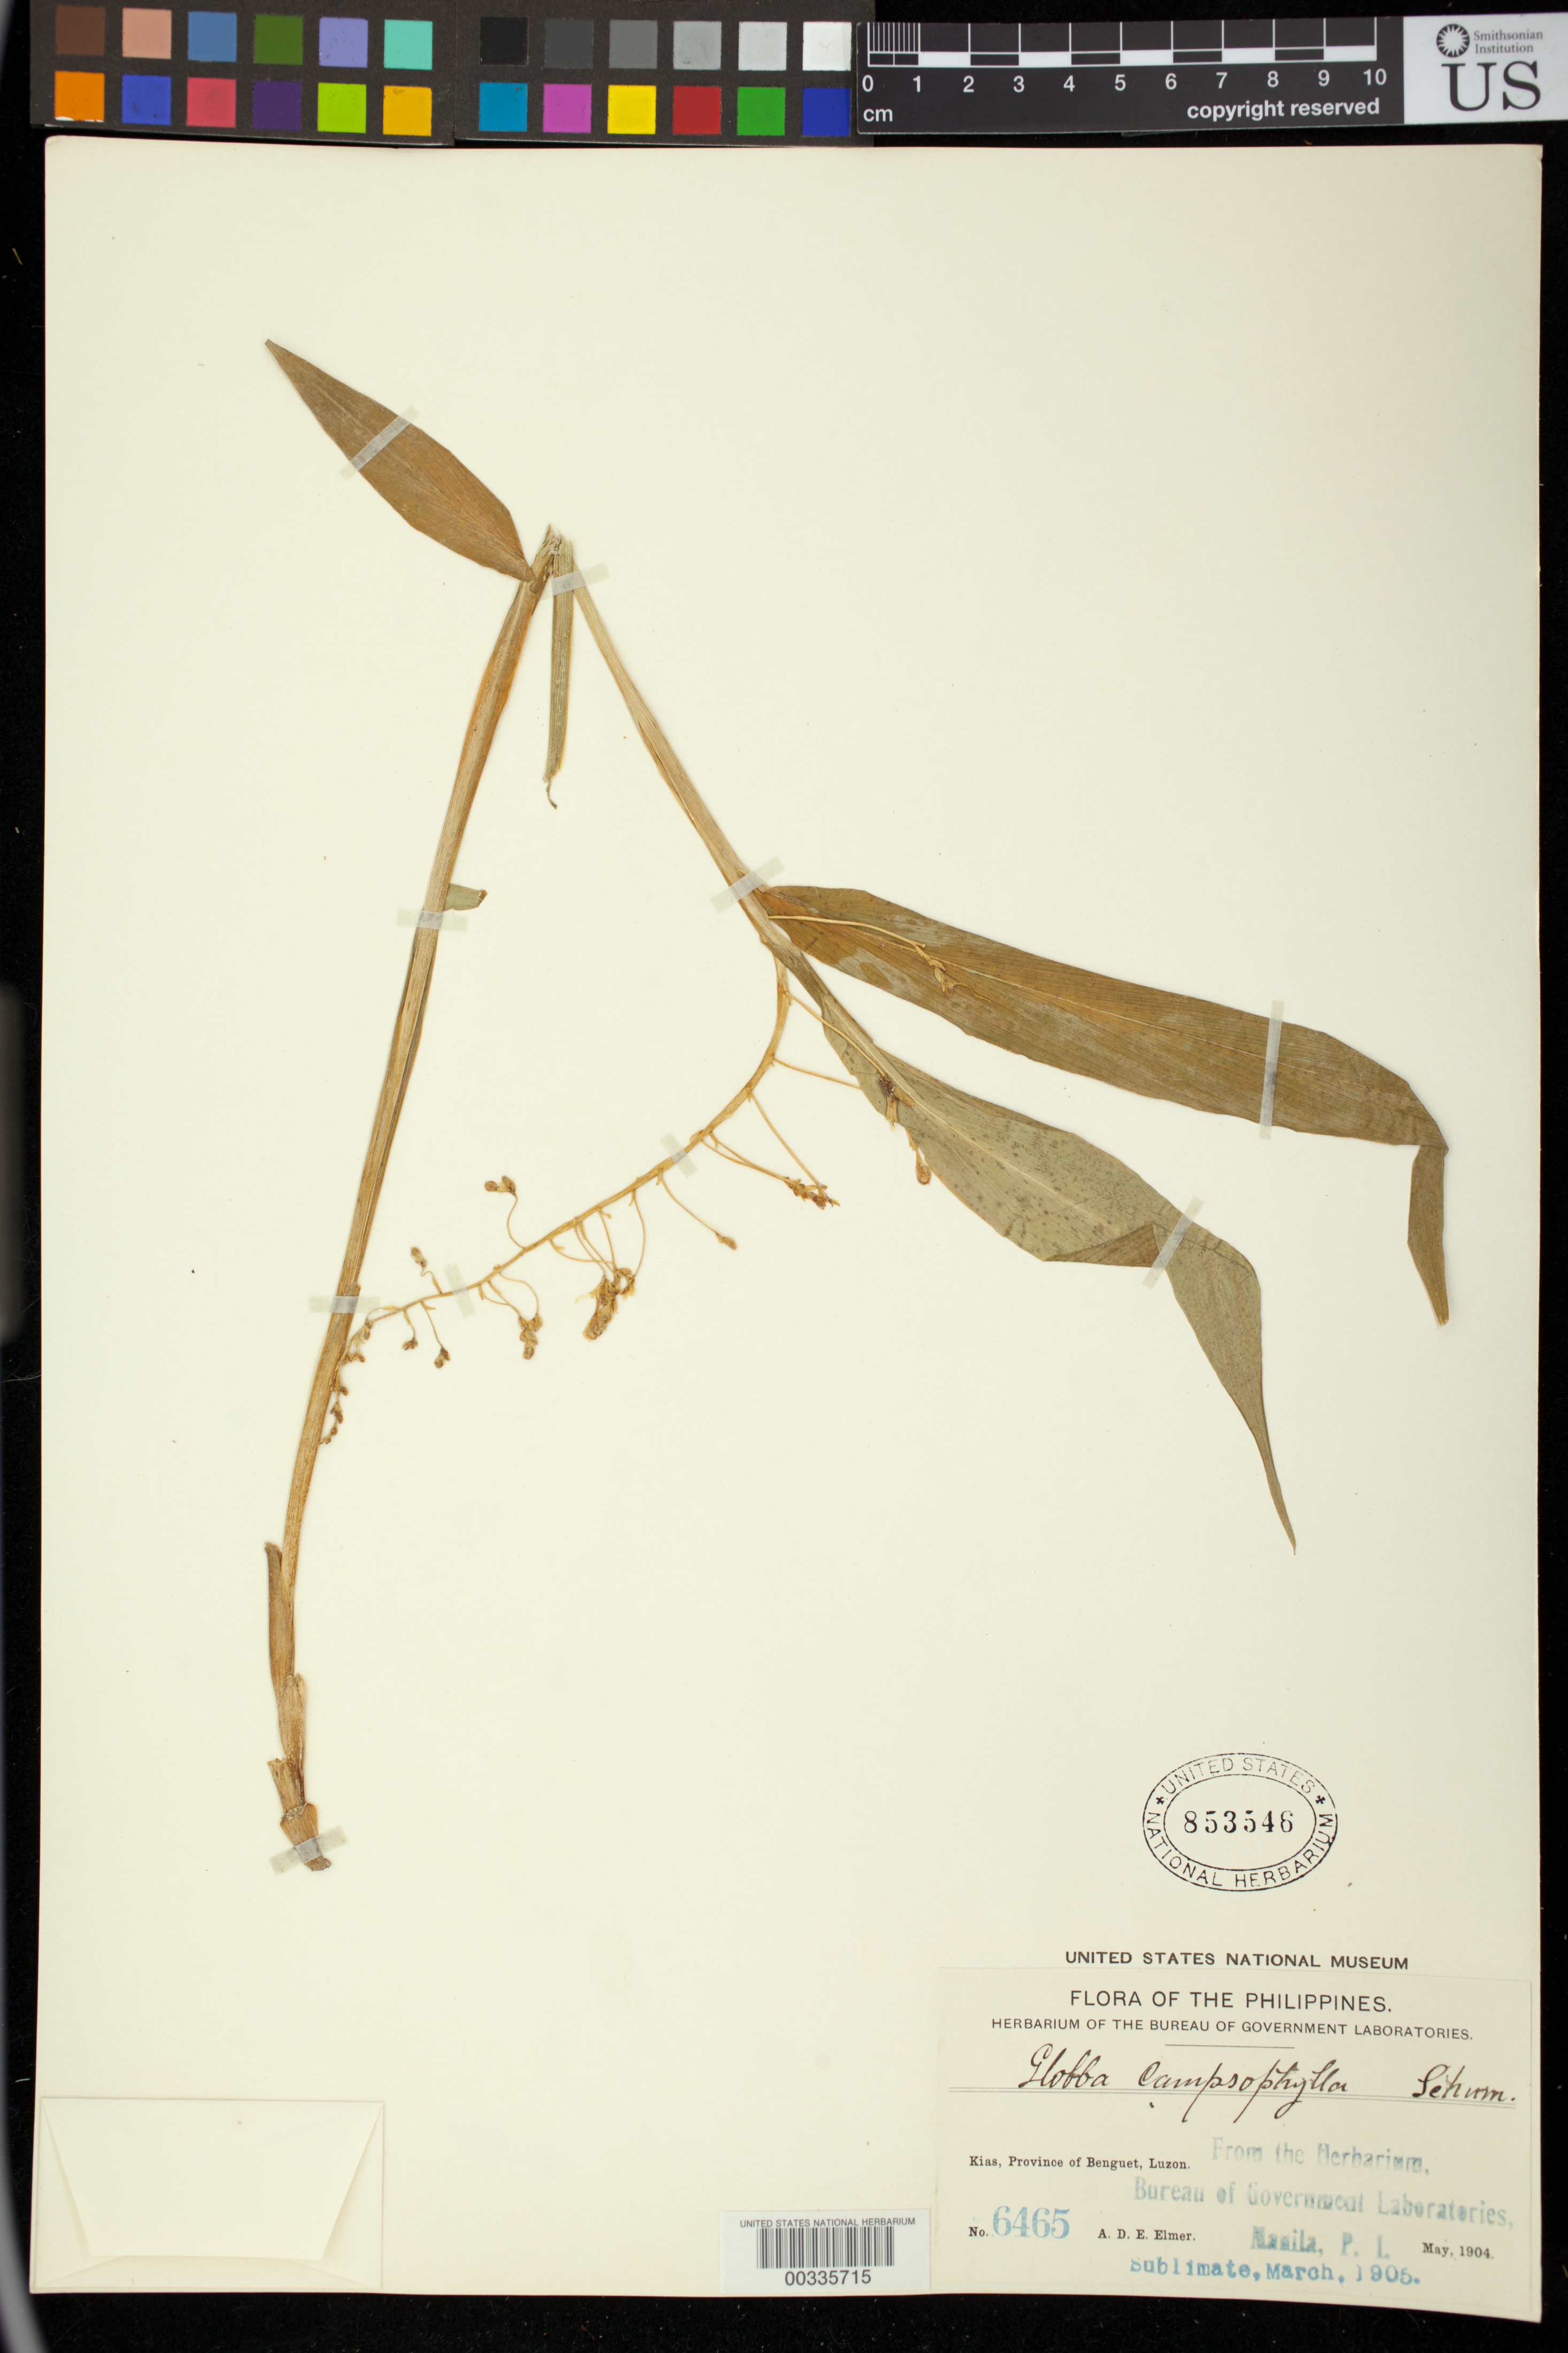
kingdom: Plantae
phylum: Tracheophyta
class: Liliopsida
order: Zingiberales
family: Zingiberaceae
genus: Globba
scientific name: Globba leucocarpa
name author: Ridl.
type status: Isosyntype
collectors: A. D. E. Elmer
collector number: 6465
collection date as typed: May 1904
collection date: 1904-05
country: Philippines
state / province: Cordillera (Administrative Region)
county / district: Benguet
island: Luzon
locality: Kias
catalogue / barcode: US 853546